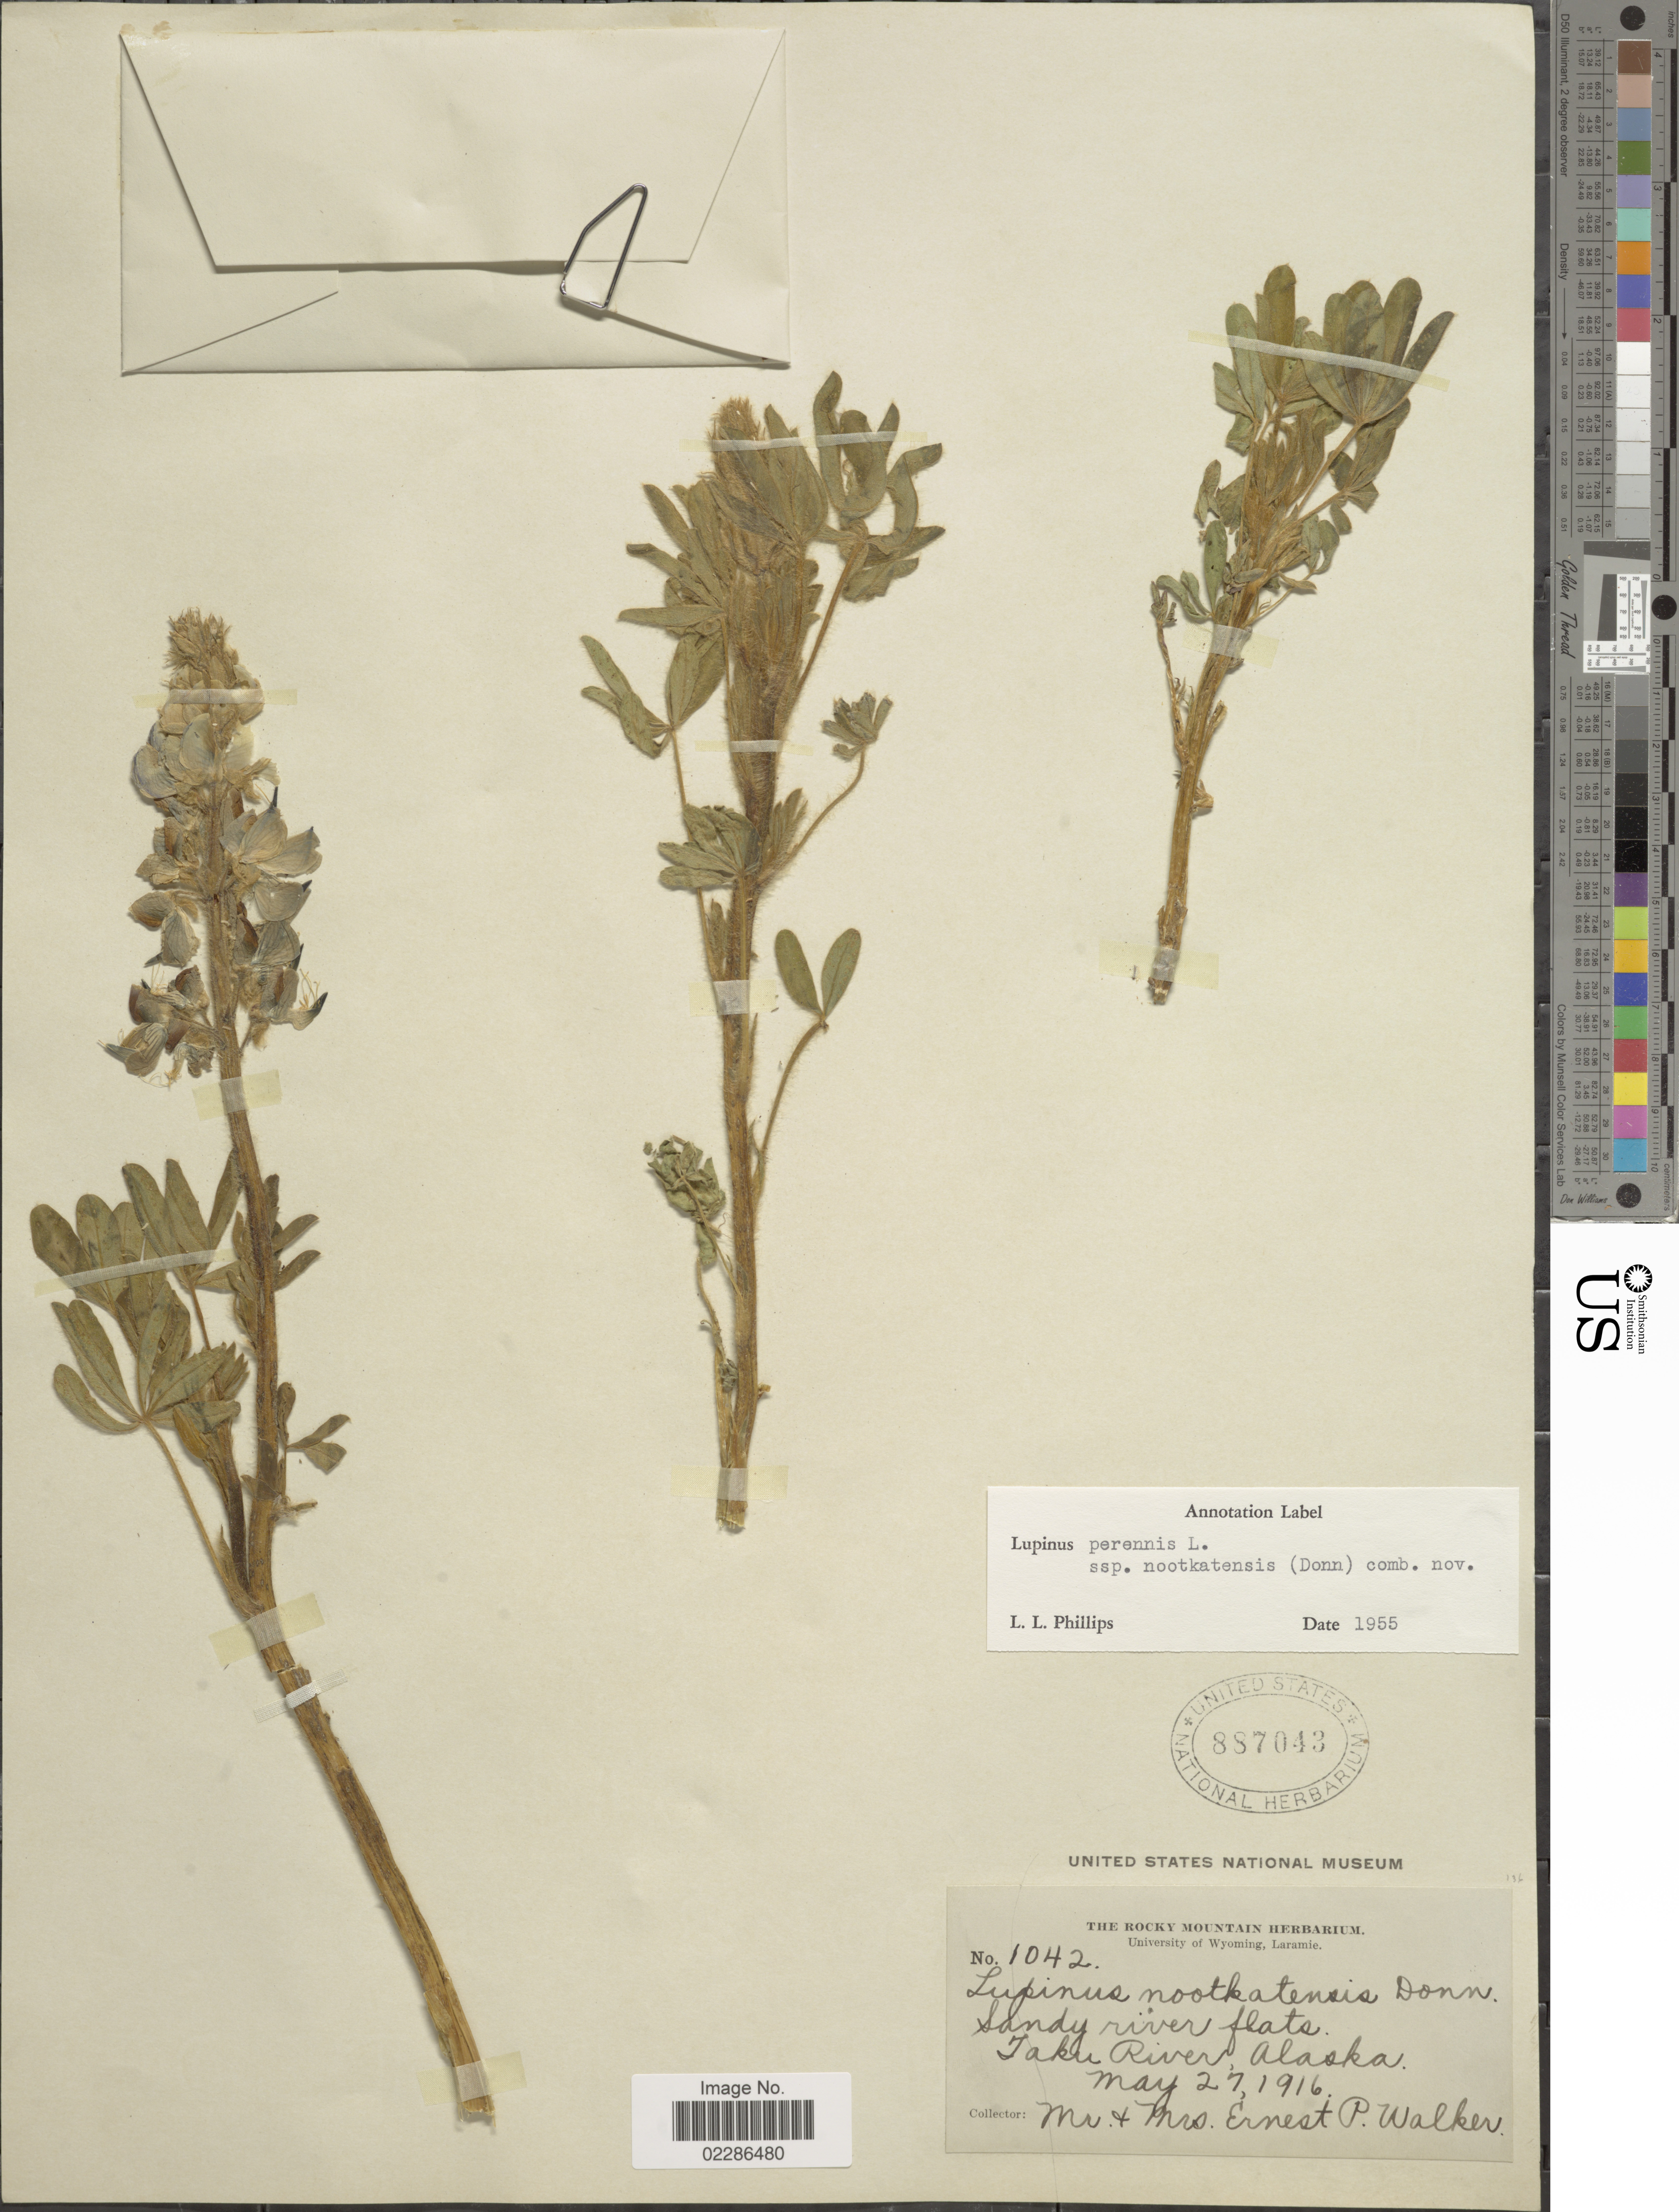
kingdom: Plantae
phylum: Tracheophyta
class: Magnoliopsida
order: Fabales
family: Fabaceae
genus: Lupinus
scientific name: Lupinus nootkatensis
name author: Donn ex Sims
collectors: E. Walker & E. Walker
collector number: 1042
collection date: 1916-05-27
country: United States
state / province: Alaska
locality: Sandy river flats, Taku River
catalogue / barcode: US 887043